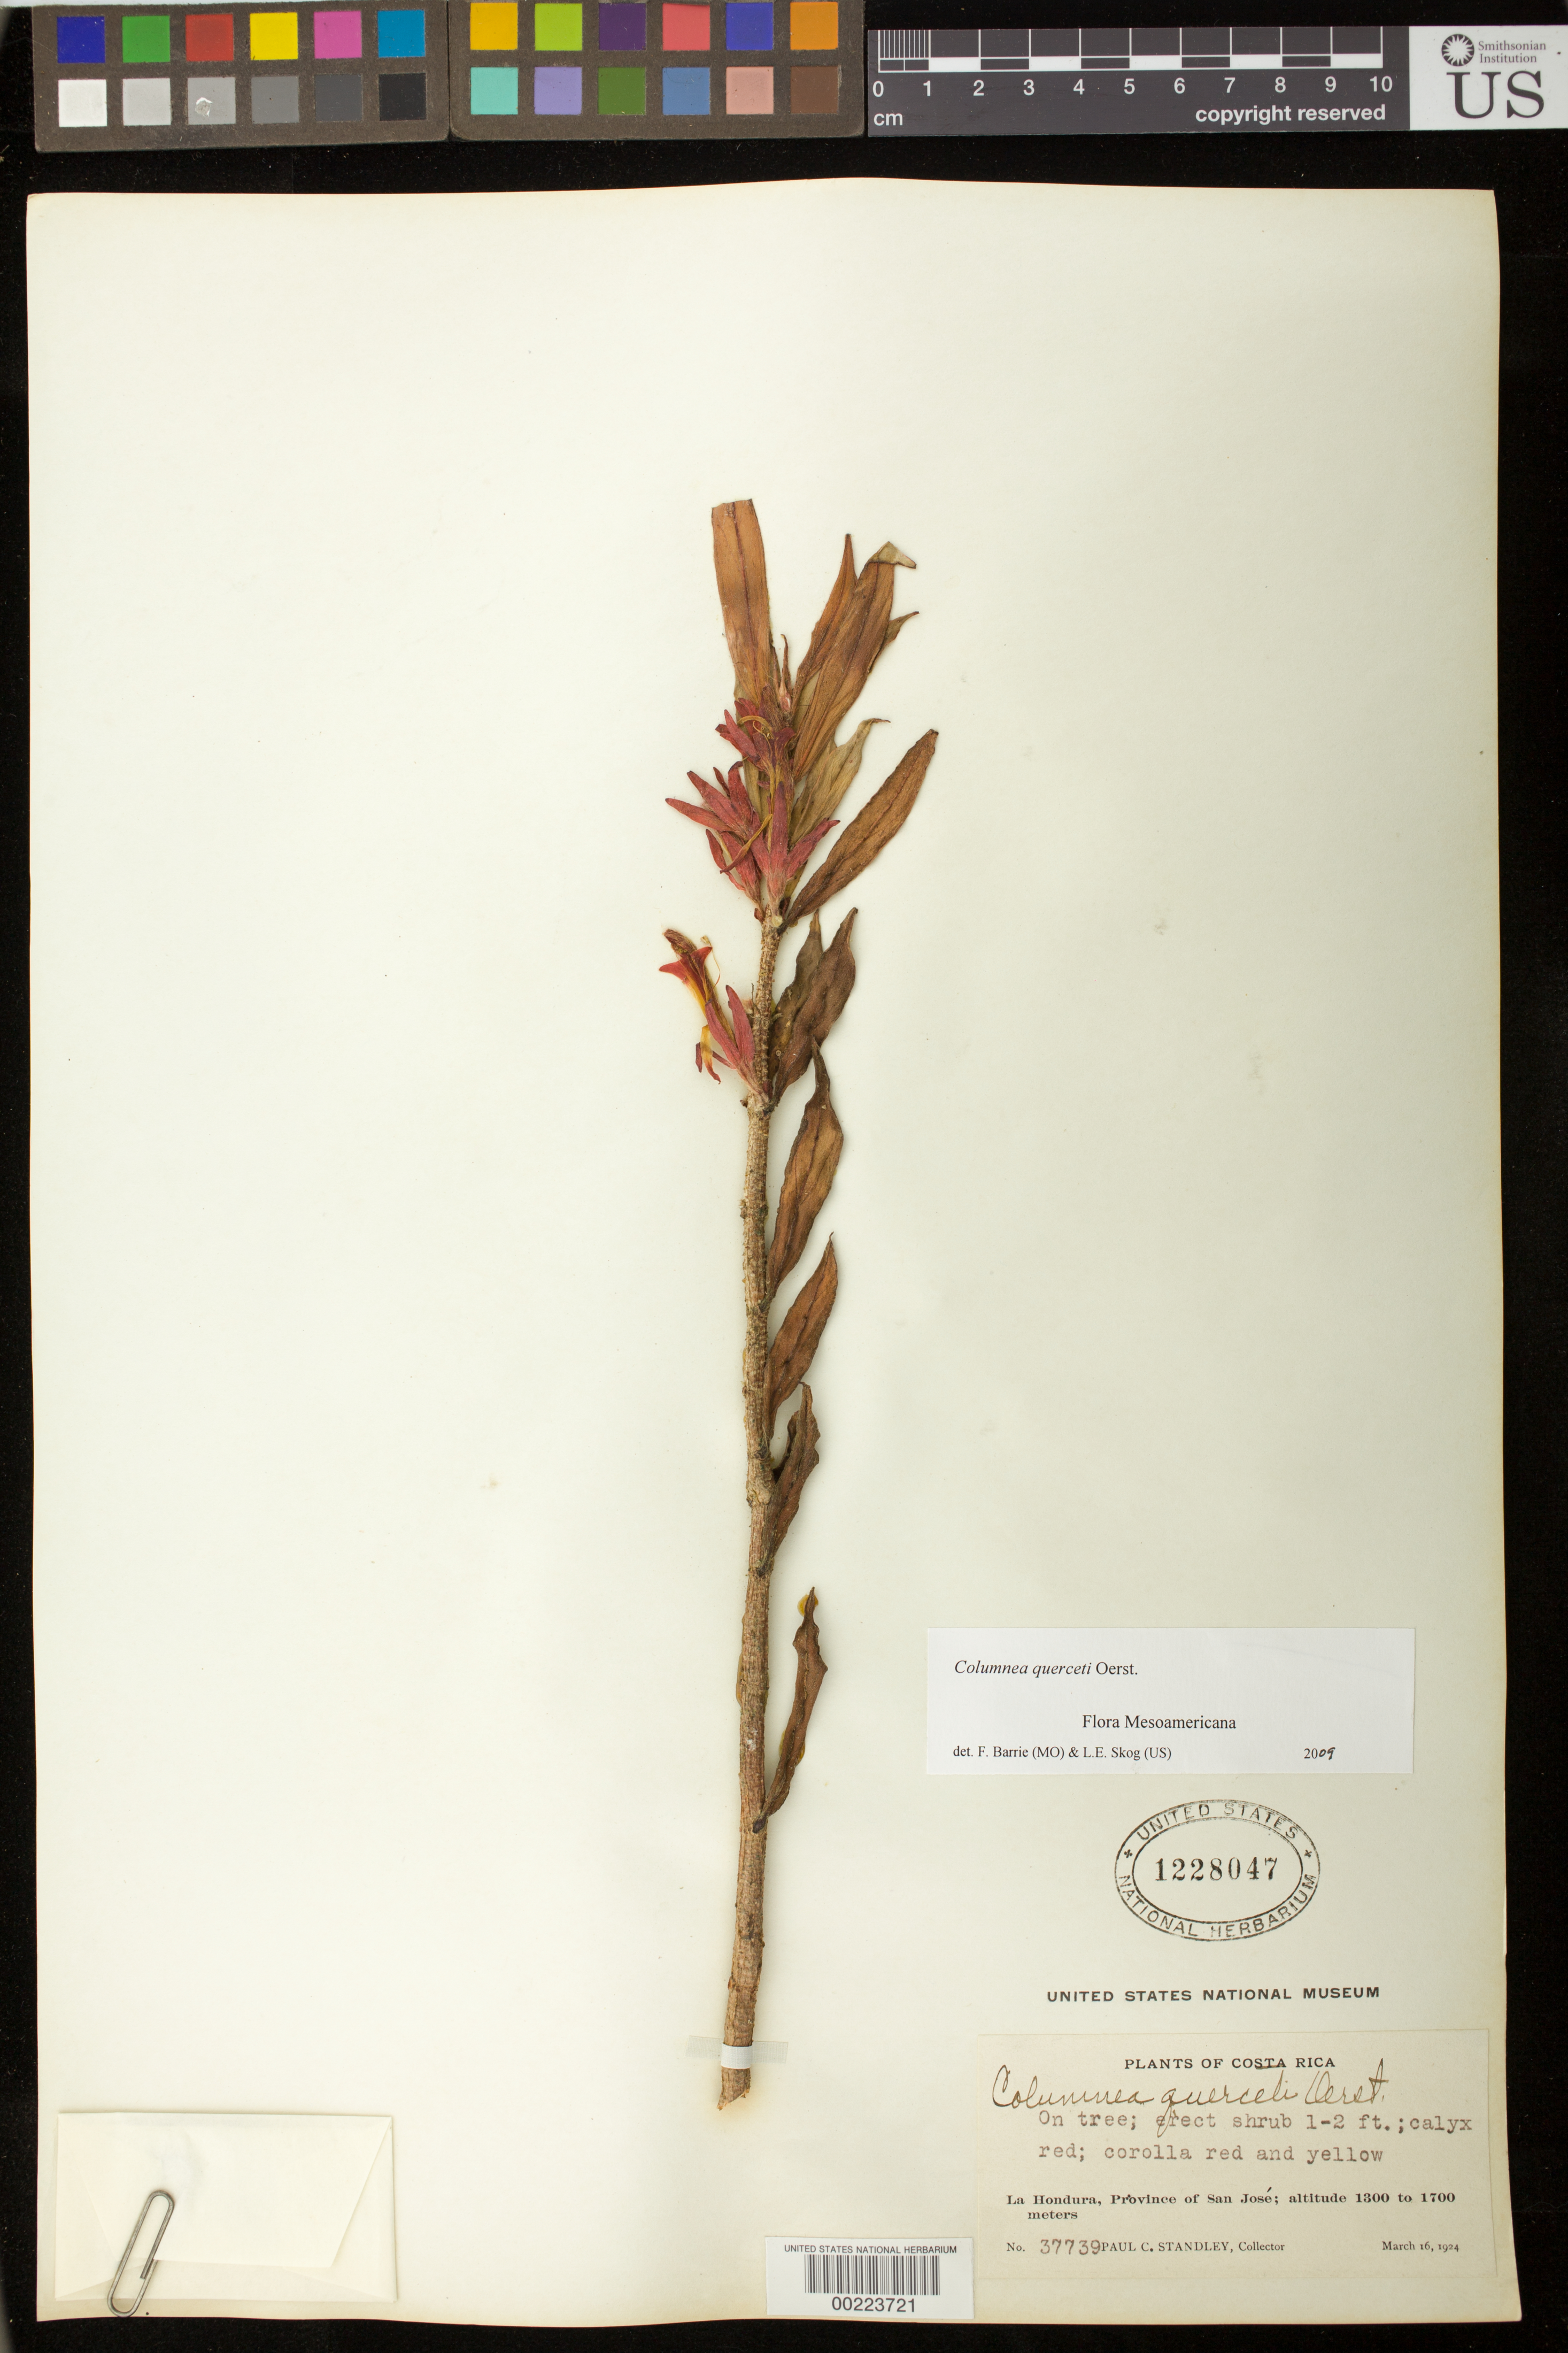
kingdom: Plantae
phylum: Tracheophyta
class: Magnoliopsida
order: Lamiales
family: Gesneriaceae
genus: Columnea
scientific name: Columnea querceti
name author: Oerst.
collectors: P. C. Standley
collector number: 37739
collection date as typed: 16 Mar 1924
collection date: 1924-03-16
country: Costa Rica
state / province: San José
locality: La Hondura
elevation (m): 1300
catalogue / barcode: US 1228047